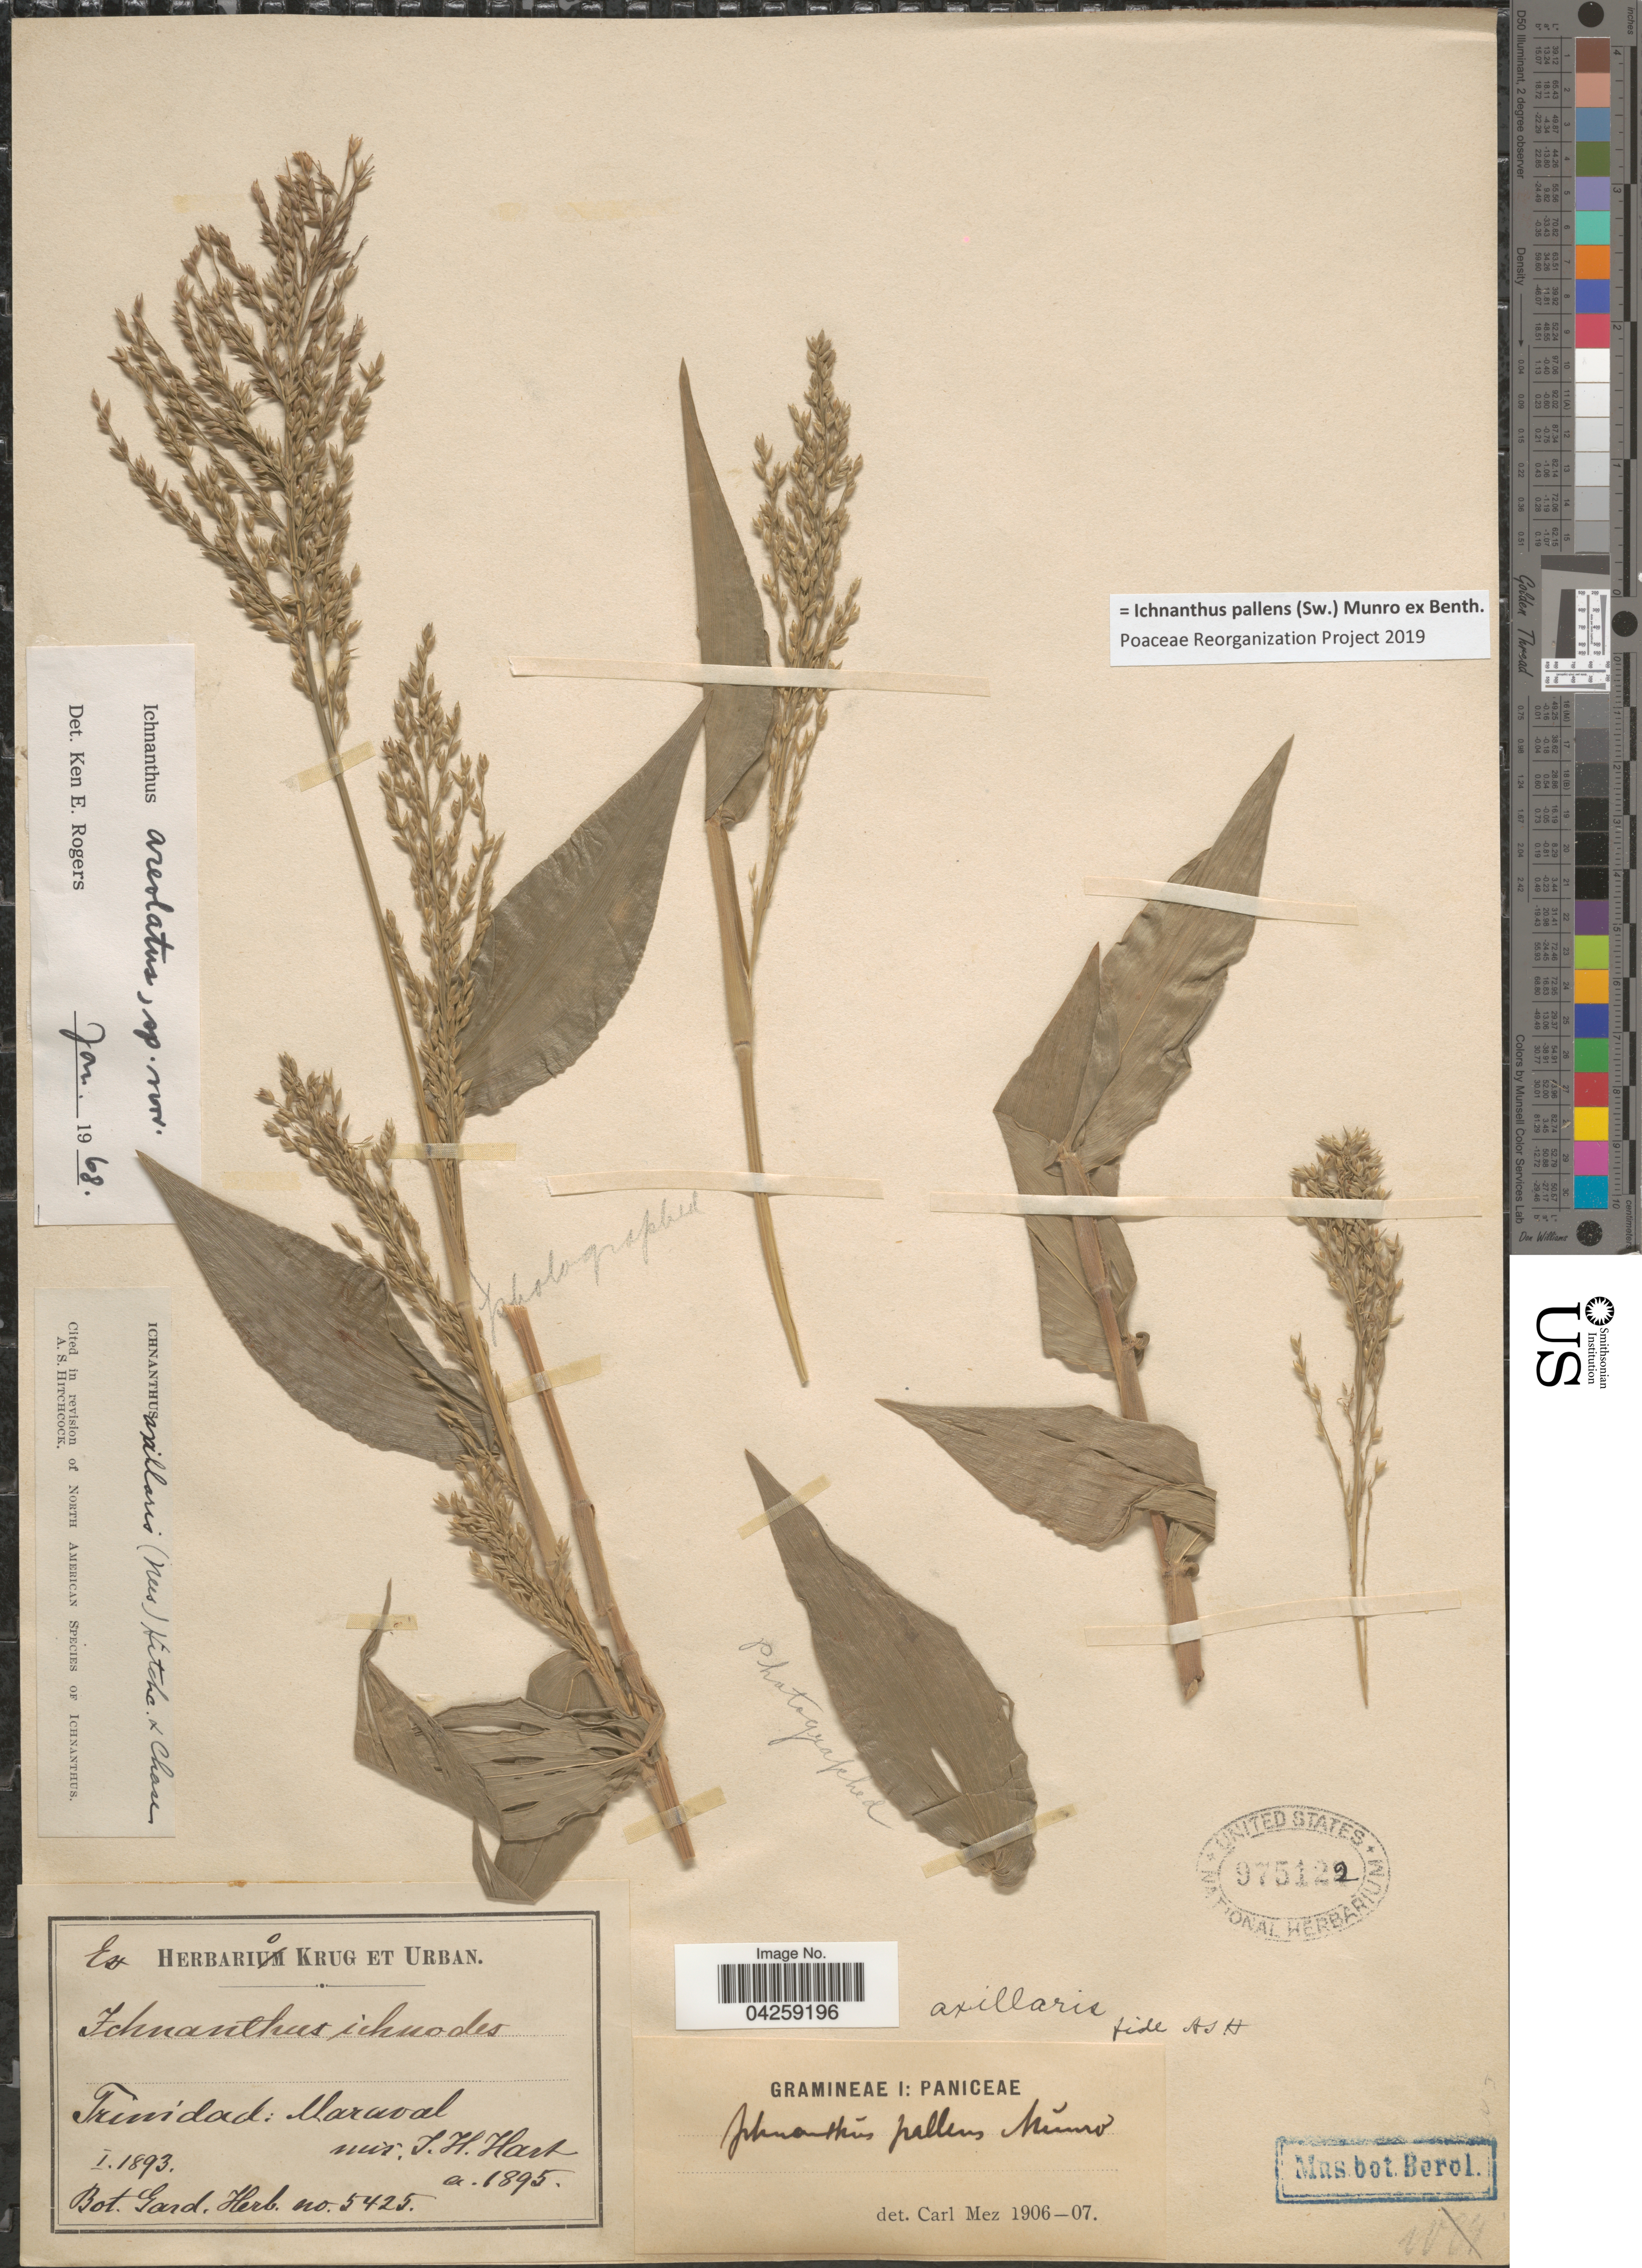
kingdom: Plantae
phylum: Tracheophyta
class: Liliopsida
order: Poales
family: Poaceae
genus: Ichnanthus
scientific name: Ichnanthus pallens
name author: (Sw.) Munro ex Benth.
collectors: ex herb. Bot. Gard.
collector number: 5425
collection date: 1893-01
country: Trinidad and Tobago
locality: Maraval.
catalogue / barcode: US 975122